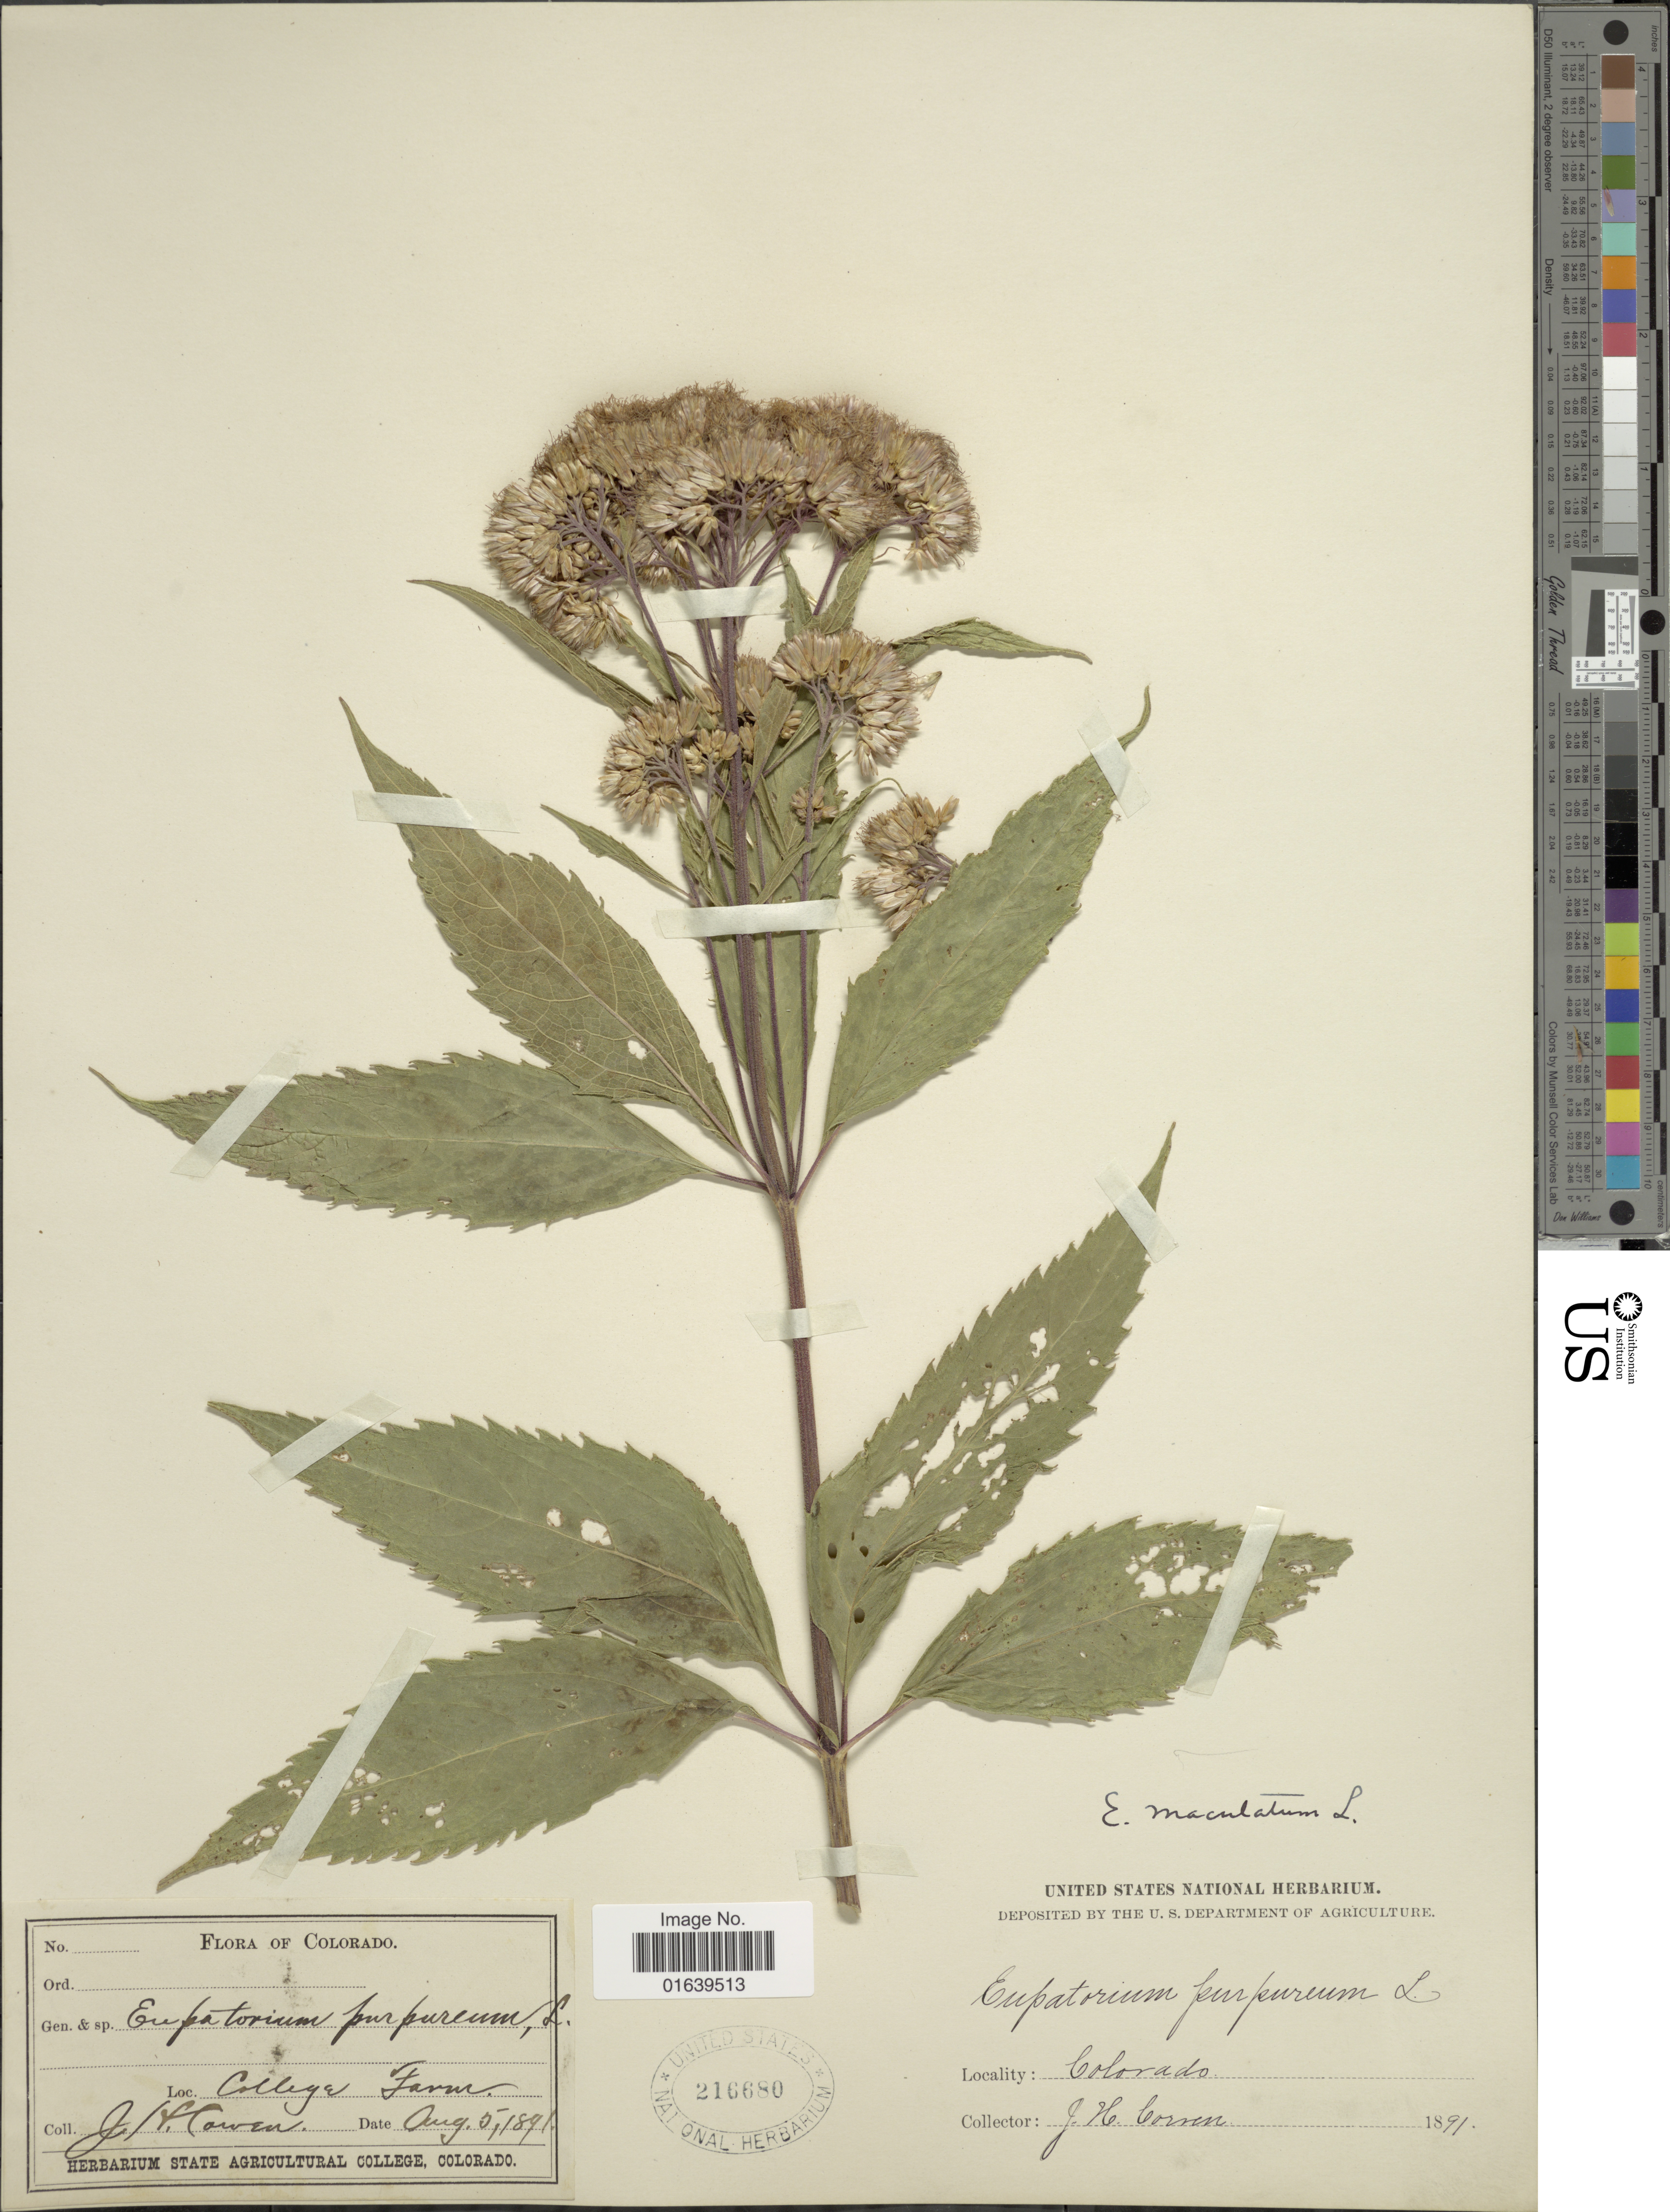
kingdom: Plantae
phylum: Tracheophyta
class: Magnoliopsida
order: Asterales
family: Asteraceae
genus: Eupatorium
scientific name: Eupatorium maculatum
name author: L.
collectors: J. H. Cowen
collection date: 1891-08-05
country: United States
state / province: Colorado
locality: College Farm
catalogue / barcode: US 216680